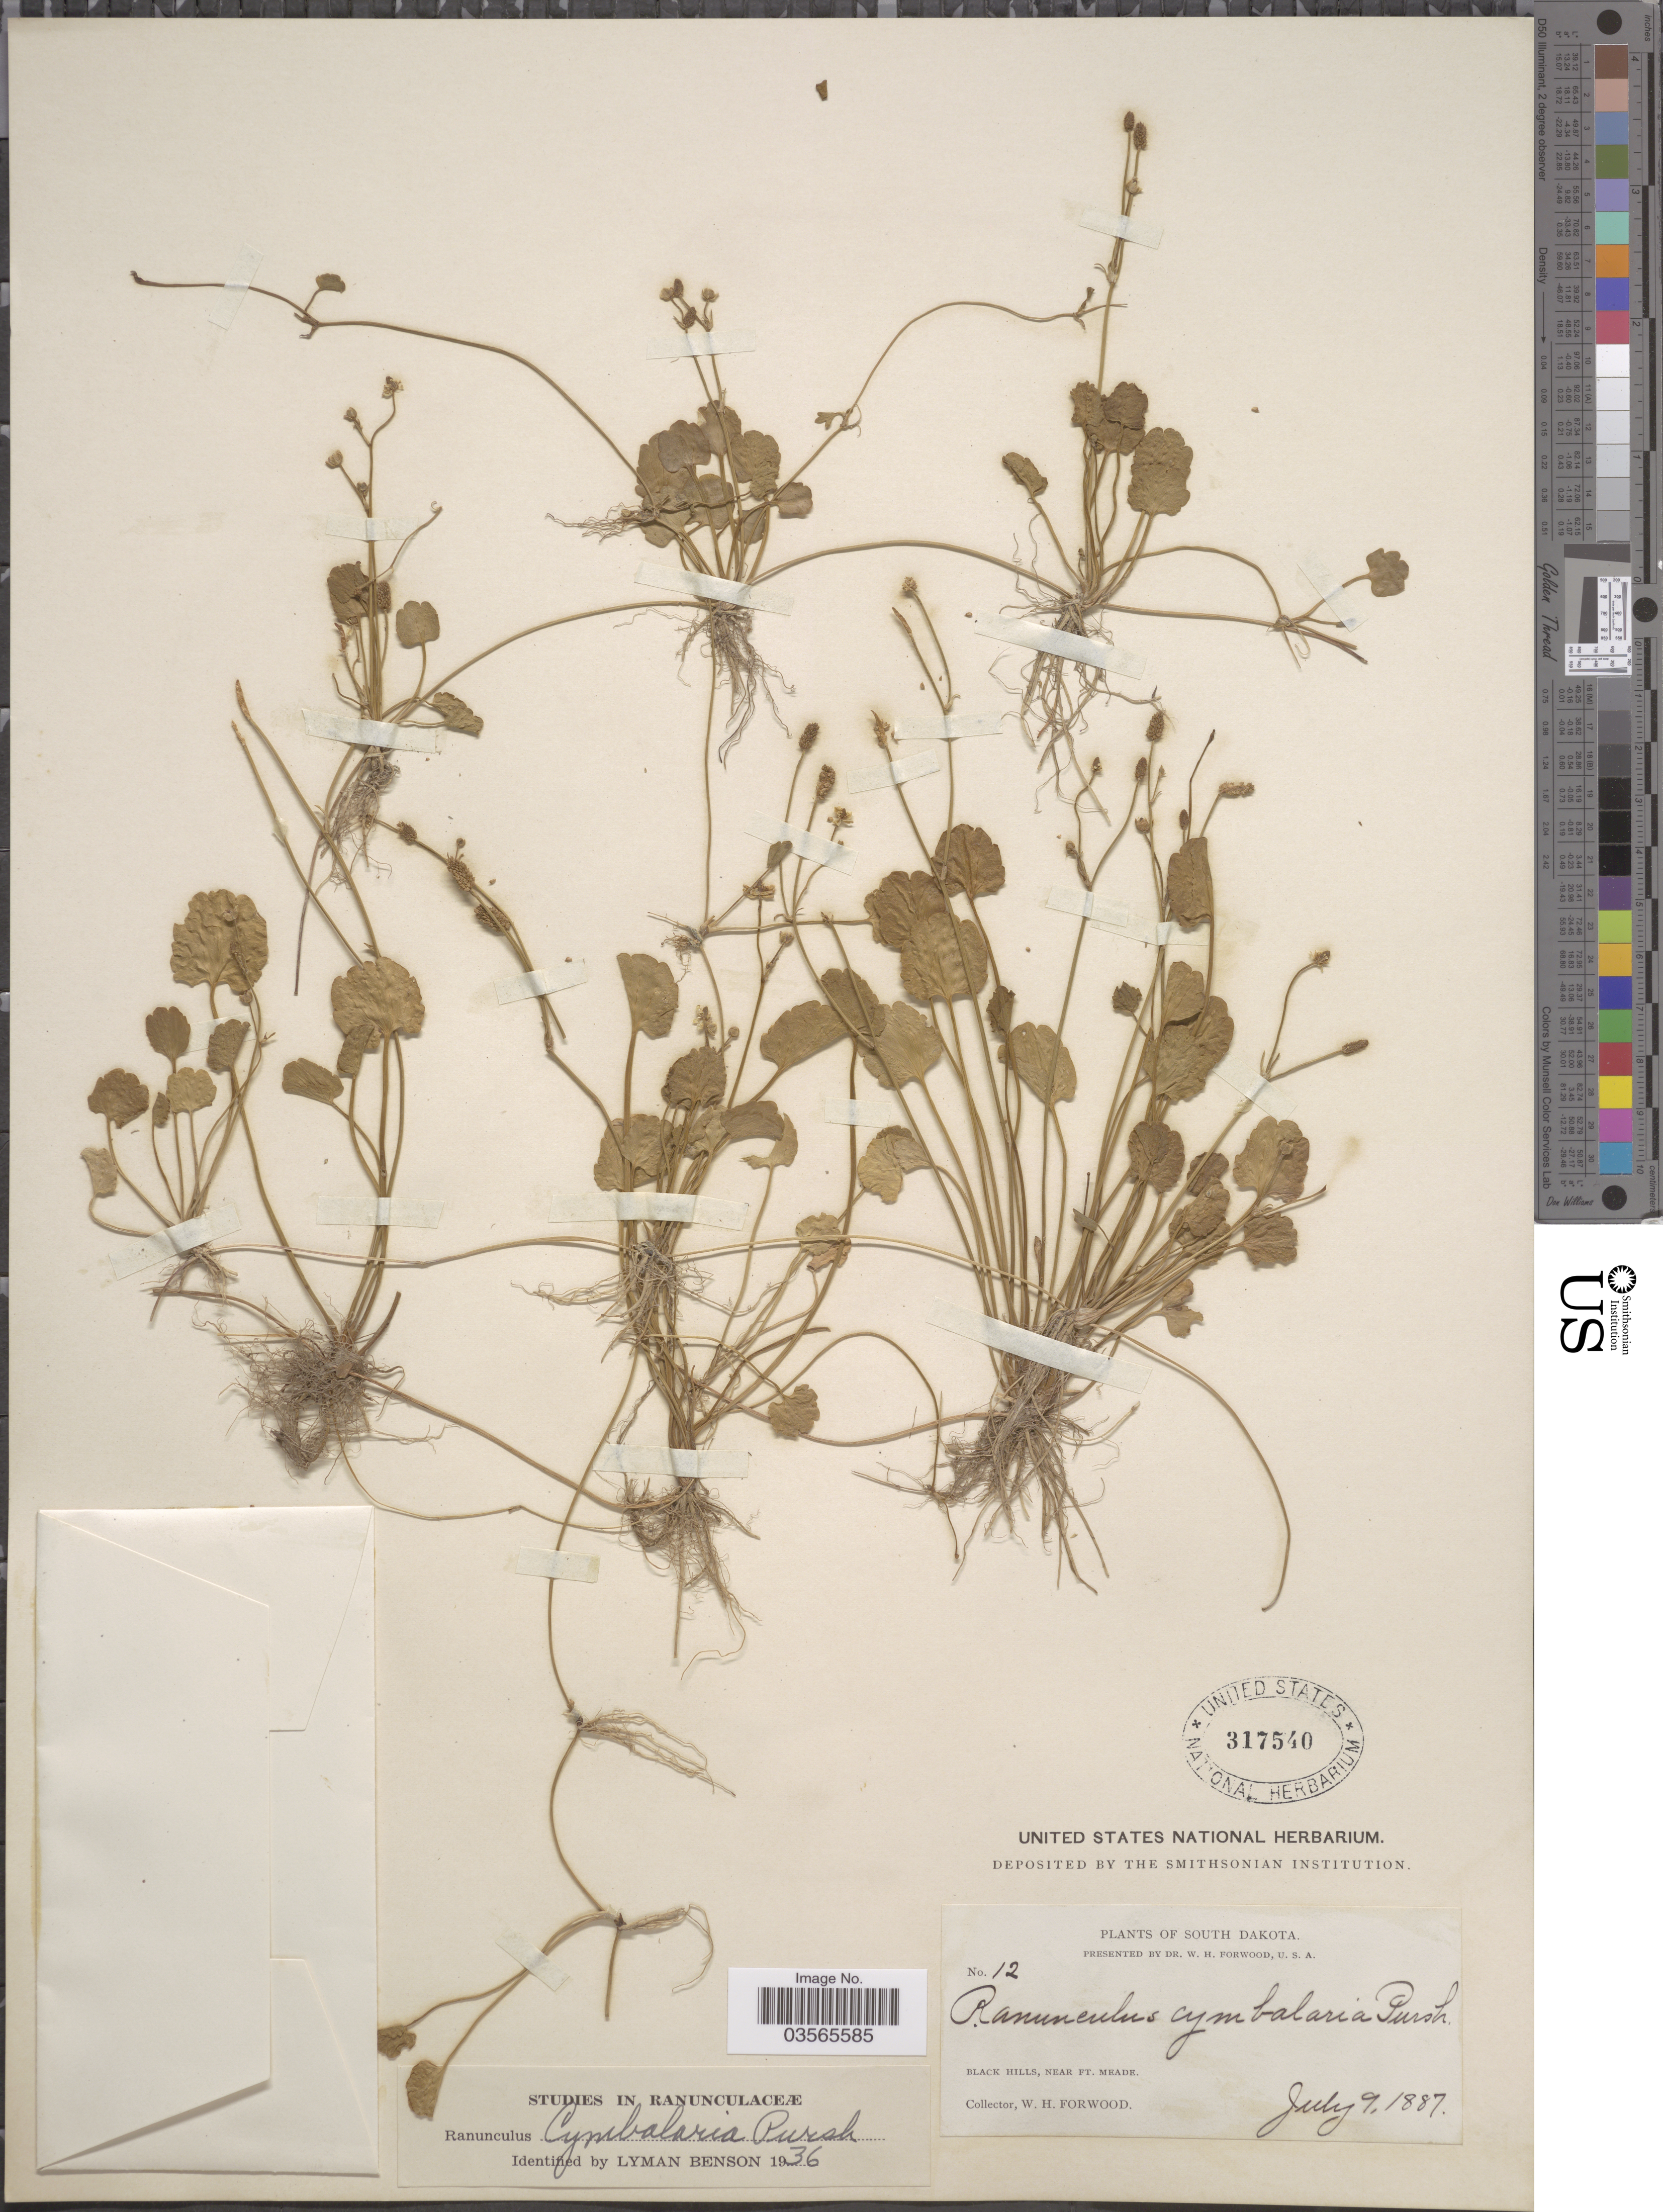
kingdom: Plantae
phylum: Tracheophyta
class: Magnoliopsida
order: Ranunculales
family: Ranunculaceae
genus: Halerpestes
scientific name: Halerpestes cymbalaria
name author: (Pursh) Greene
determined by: Strong, M. T., (US), Smithsonian Institution - National Museum of Natural History (UNITED STATES)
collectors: W. Forwood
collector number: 12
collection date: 1887-07-09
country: United States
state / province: South Dakota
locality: Black Hills, near Ft. Meade.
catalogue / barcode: US 317540